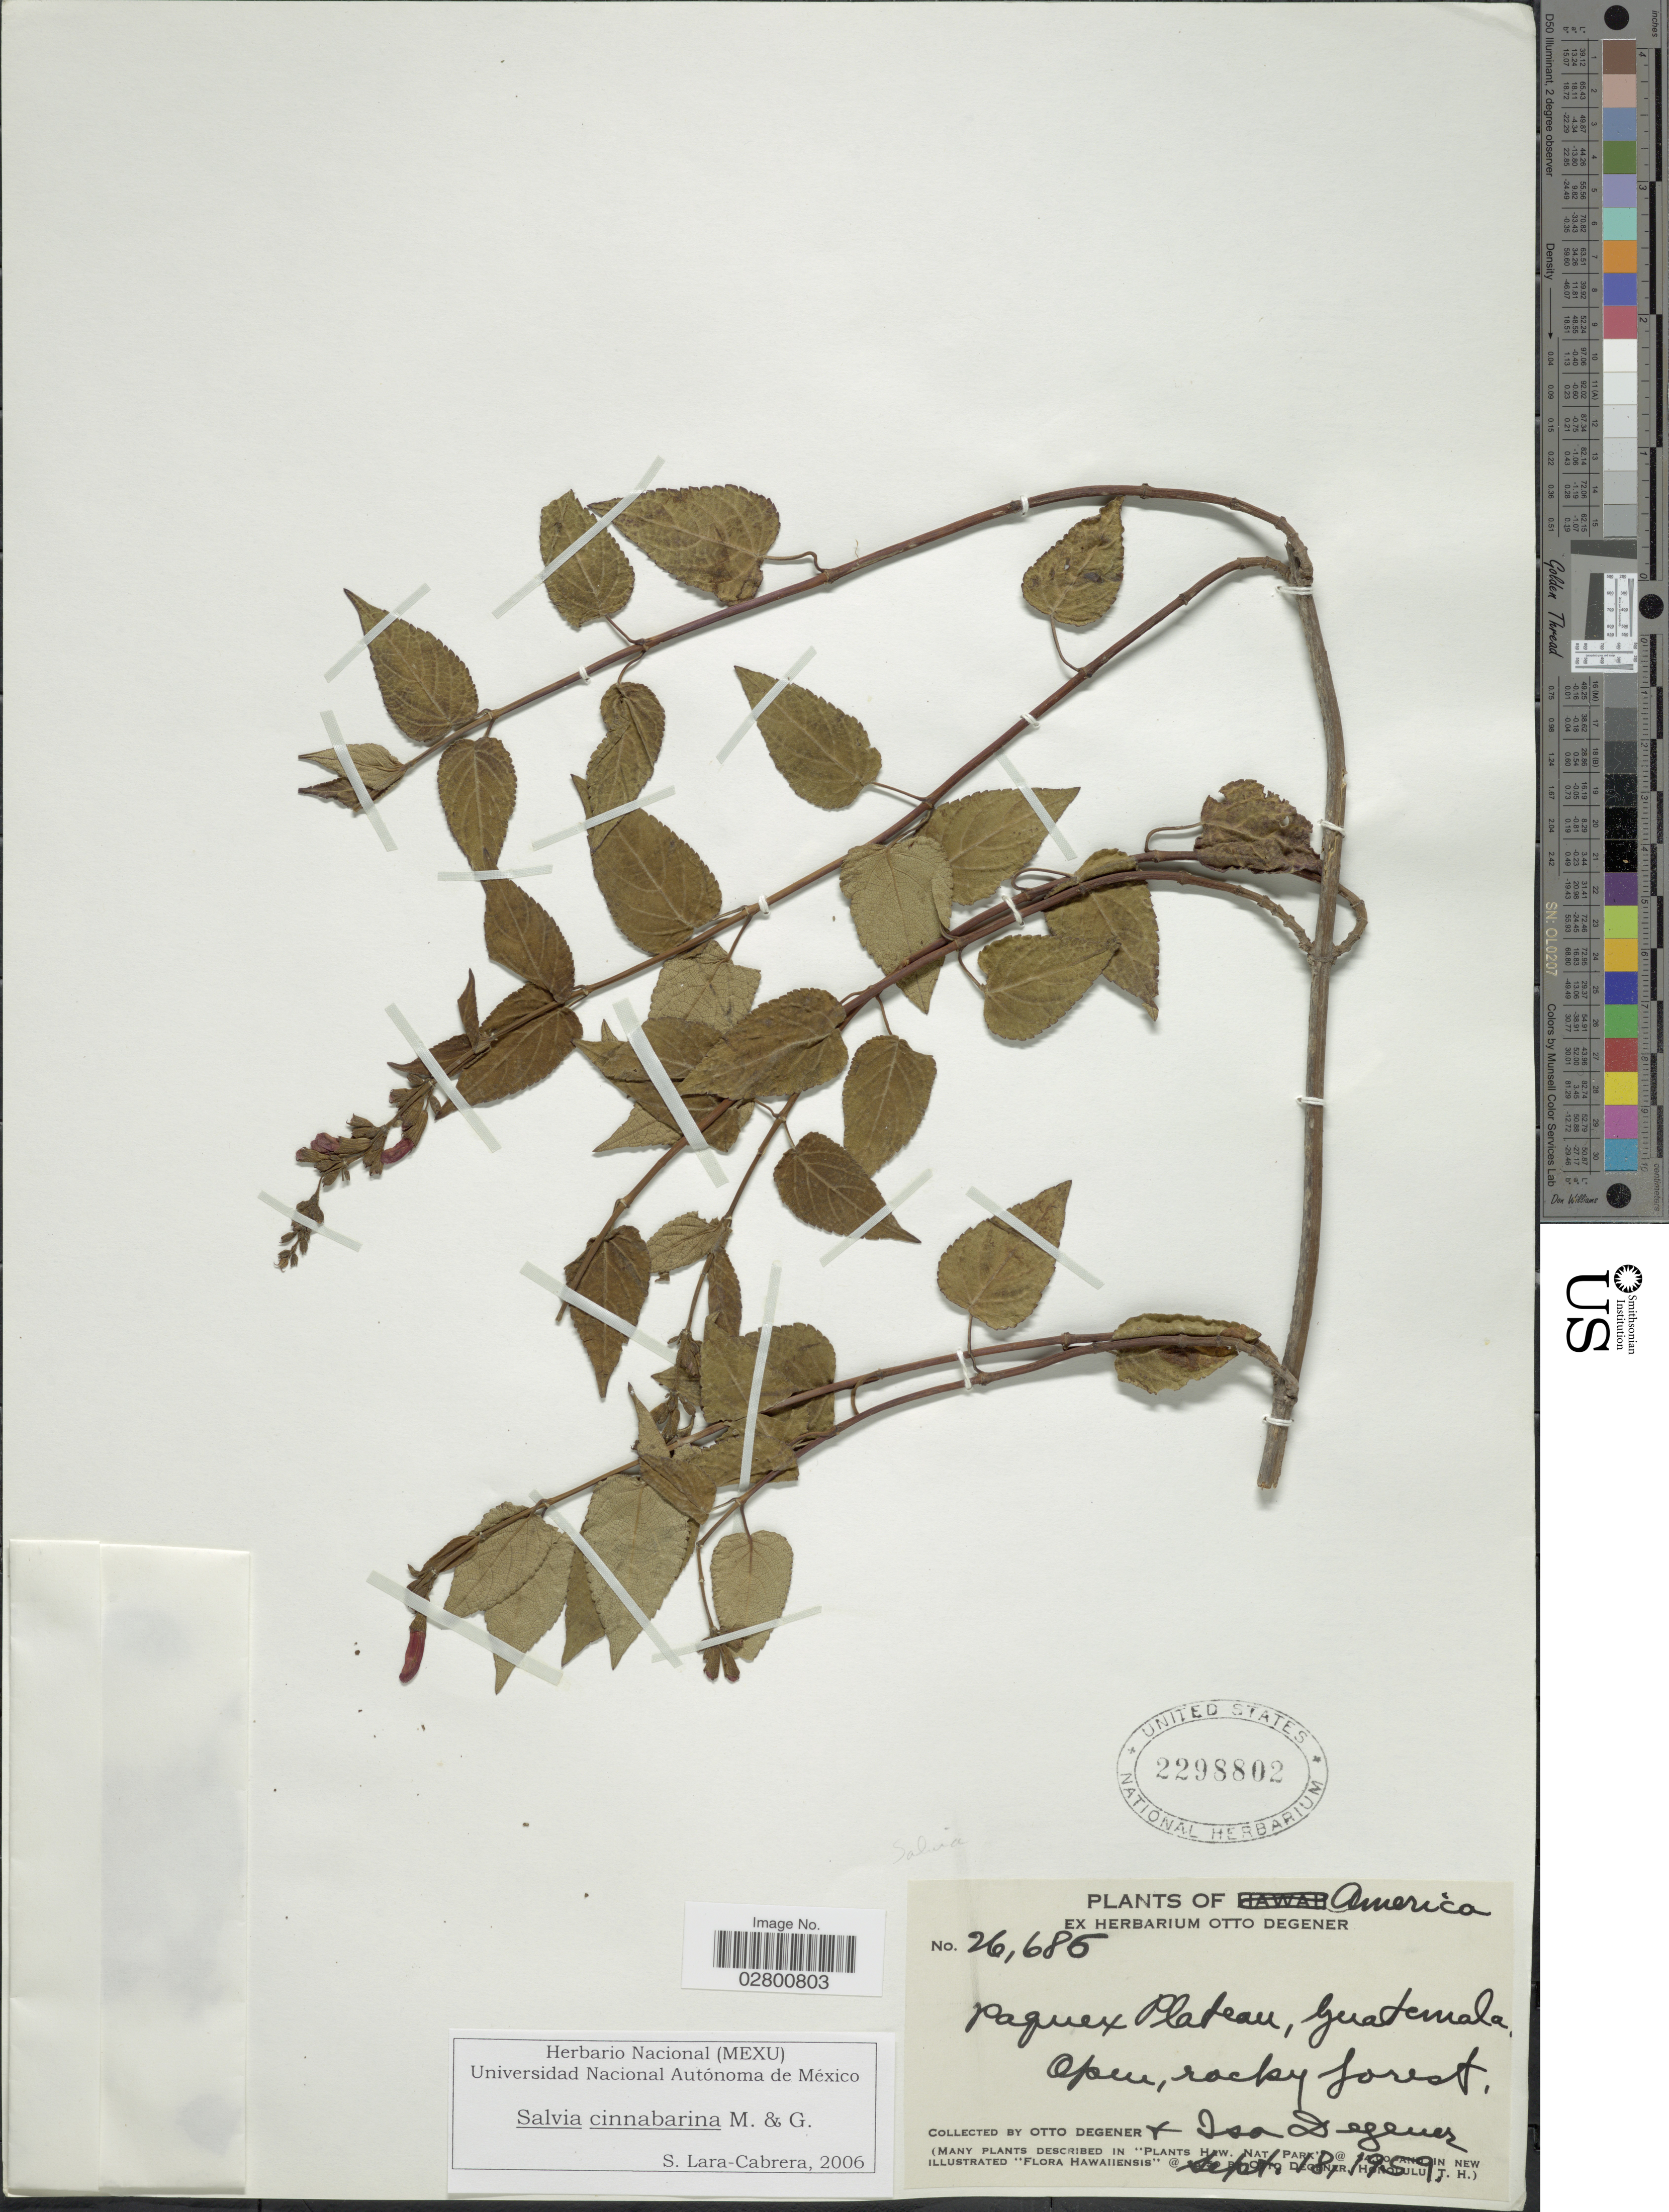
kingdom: Plantae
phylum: Tracheophyta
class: Magnoliopsida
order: Lamiales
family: Lamiaceae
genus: Salvia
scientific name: Salvia cinnabarina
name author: M. Martens & Galeotti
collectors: O. Degener & I. Degener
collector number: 26686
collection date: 1959-09-18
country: Guatemala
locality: Paquex Plateau.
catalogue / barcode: US 2298802